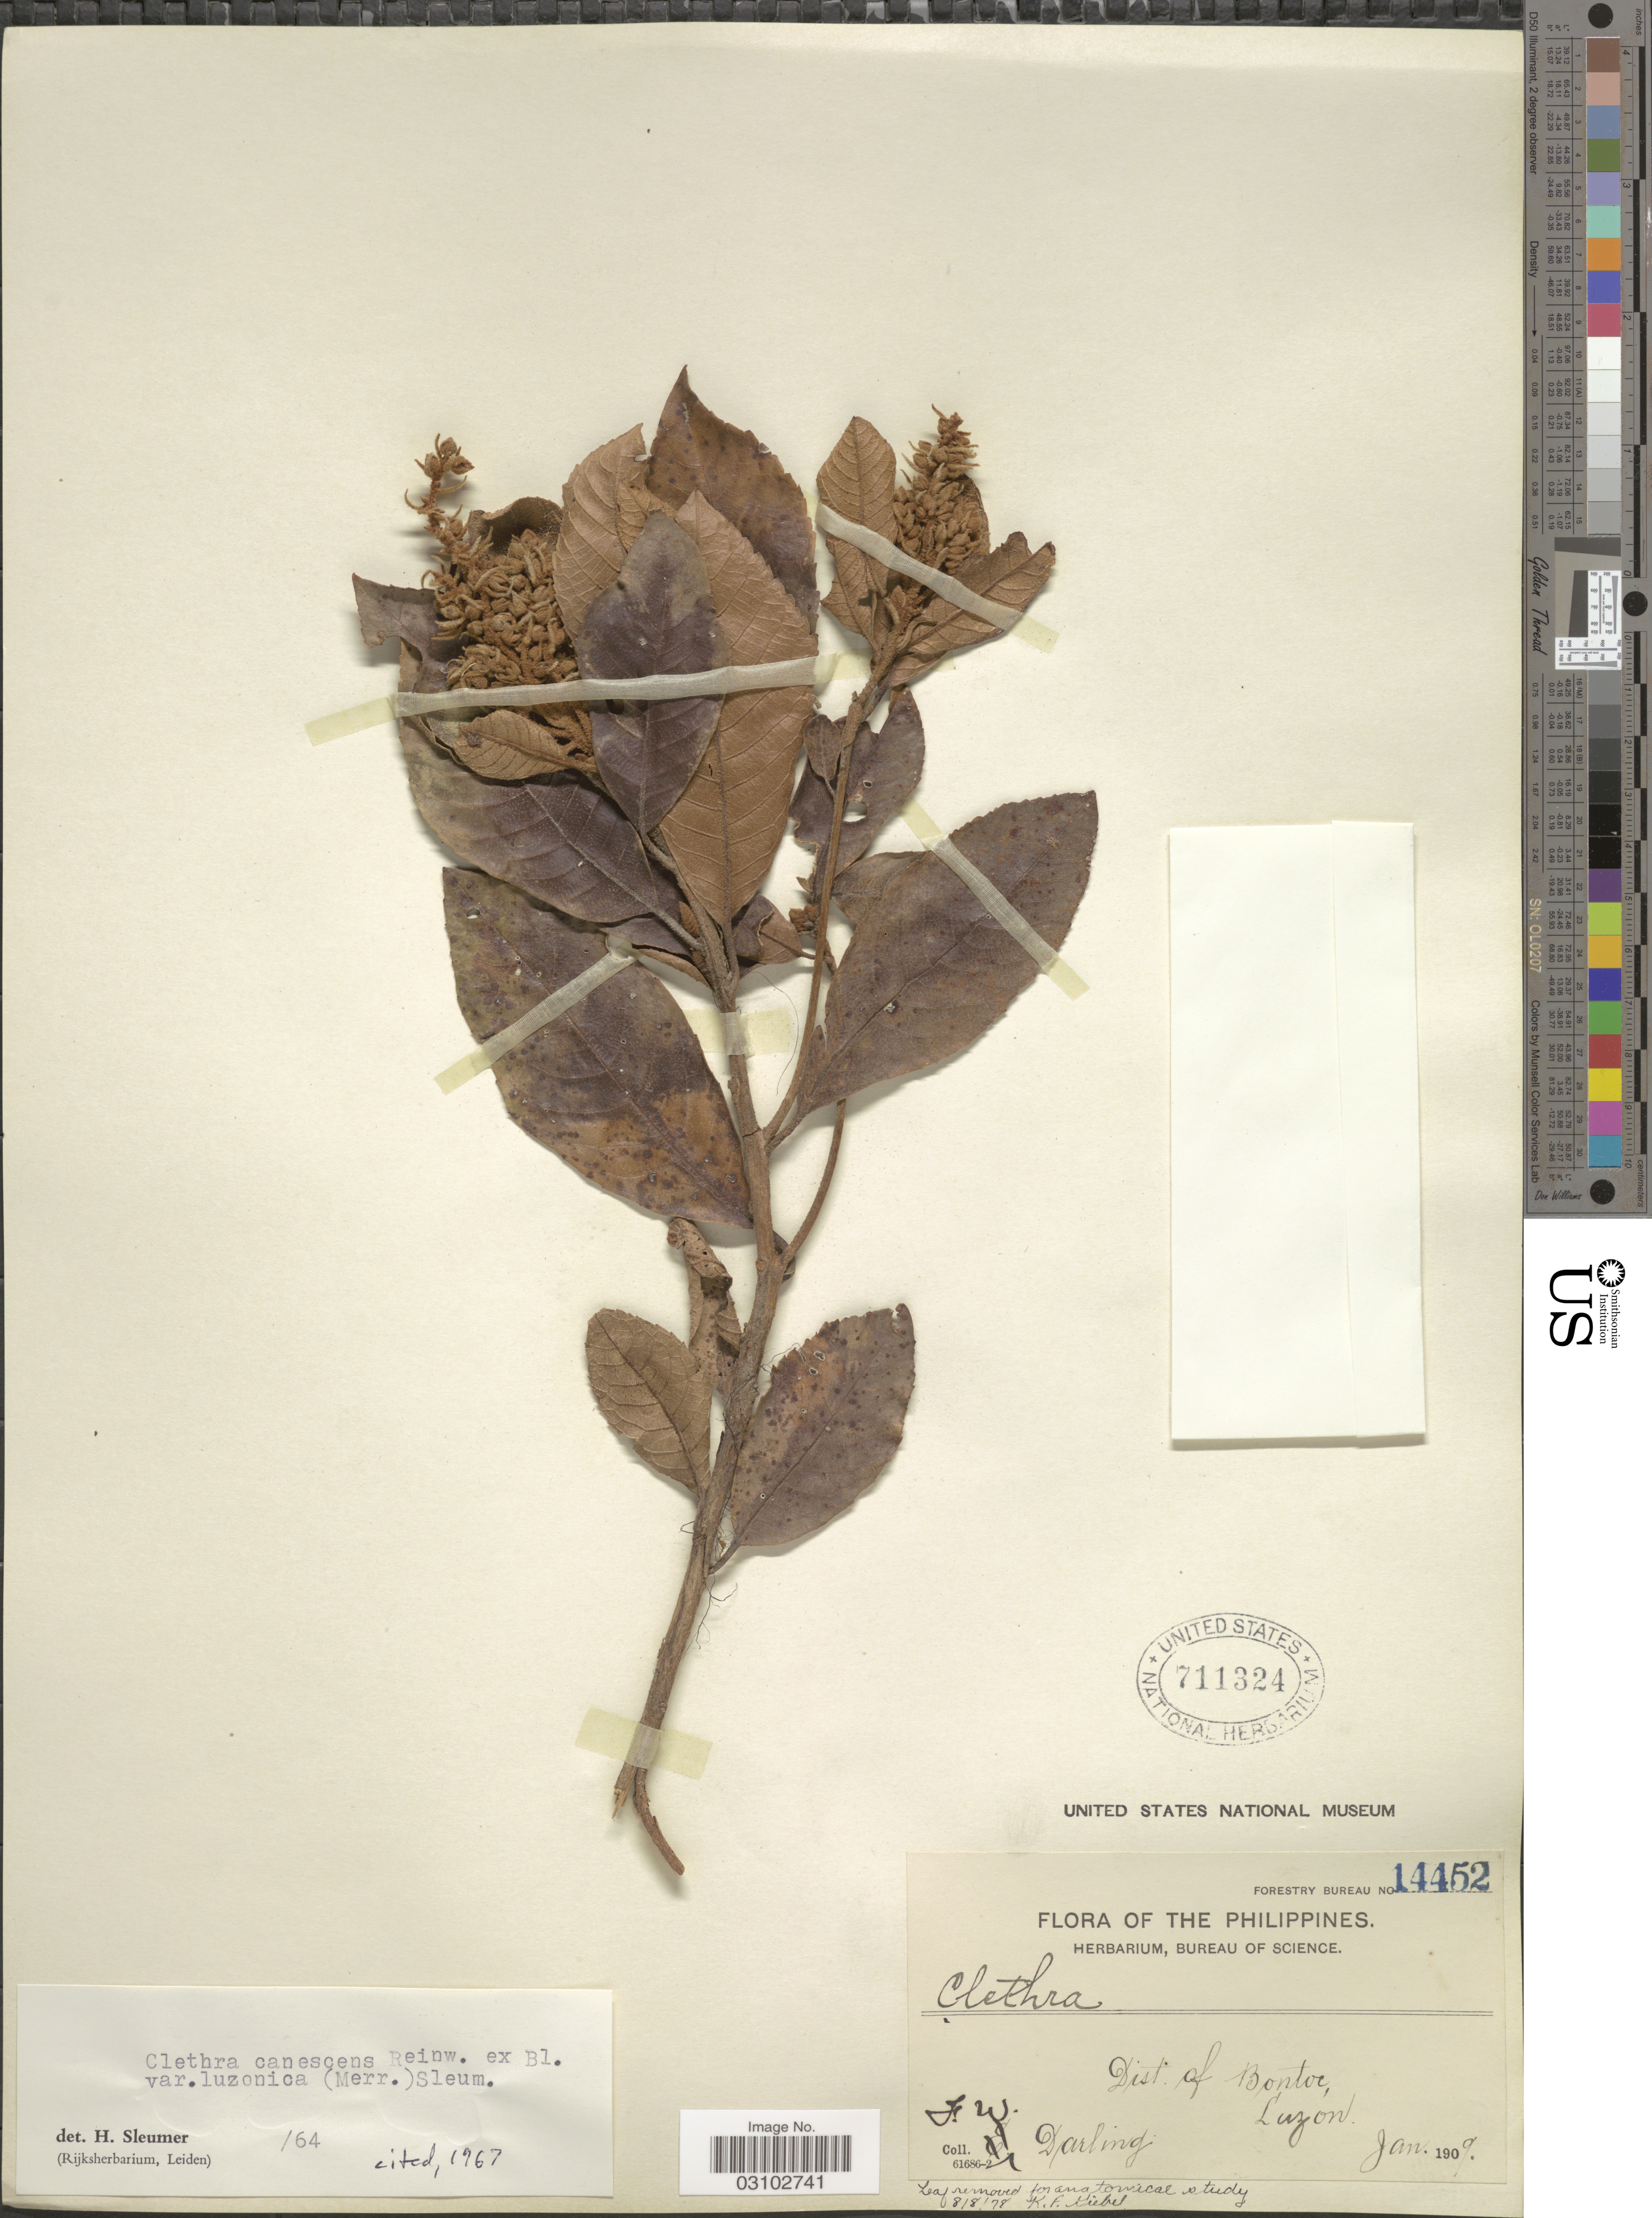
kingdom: Plantae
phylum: Tracheophyta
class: Magnoliopsida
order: Ericales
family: Clethraceae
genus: Clethra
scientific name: Clethra canescens var. luzonica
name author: (Merr.) Sleumer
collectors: F. Darling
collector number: Forestry Bureau 14452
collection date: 1909-01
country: Philippines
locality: Dist. of Bontoc, Luzon.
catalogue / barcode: US 711324